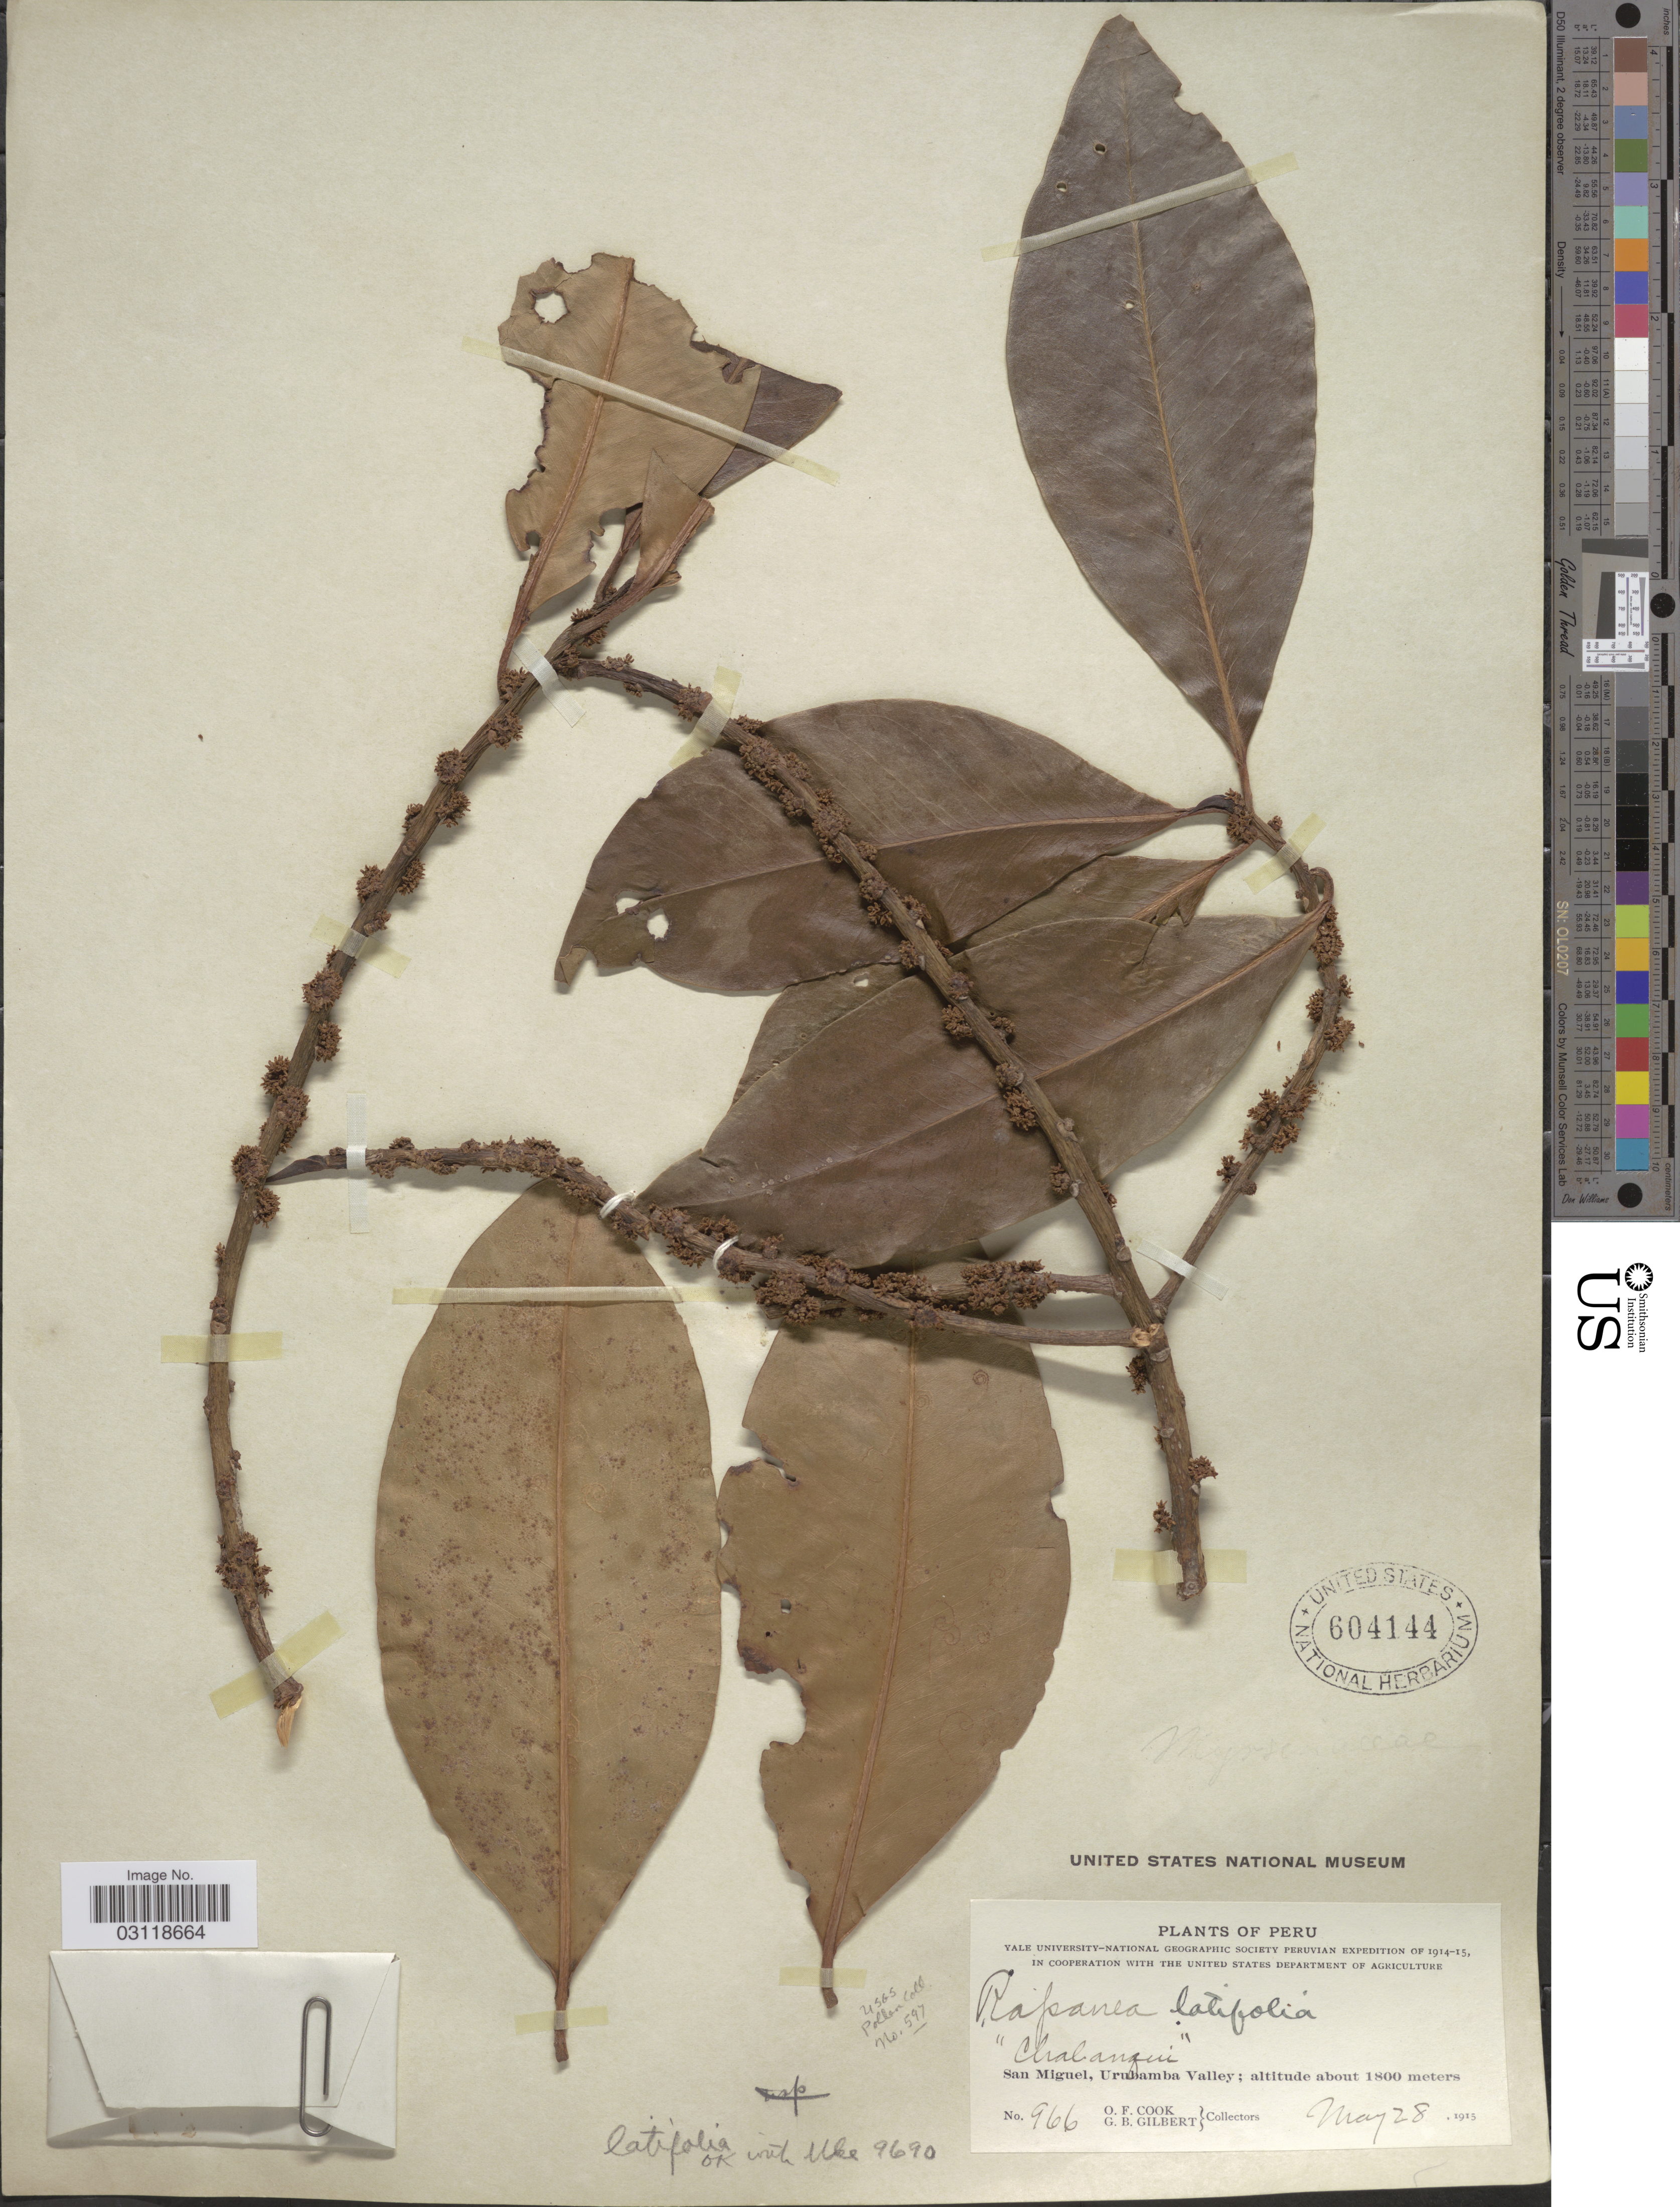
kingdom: Plantae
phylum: Tracheophyta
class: Magnoliopsida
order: Ericales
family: Primulaceae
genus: Rapanea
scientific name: Rapanea latifolia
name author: (Ruiz & Pav.) Mez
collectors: O. F. Cook & G. B. Gilbert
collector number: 966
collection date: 1915-05-28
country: Peru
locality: San Miguel, Urubamba Valley.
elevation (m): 1800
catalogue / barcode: US 604144